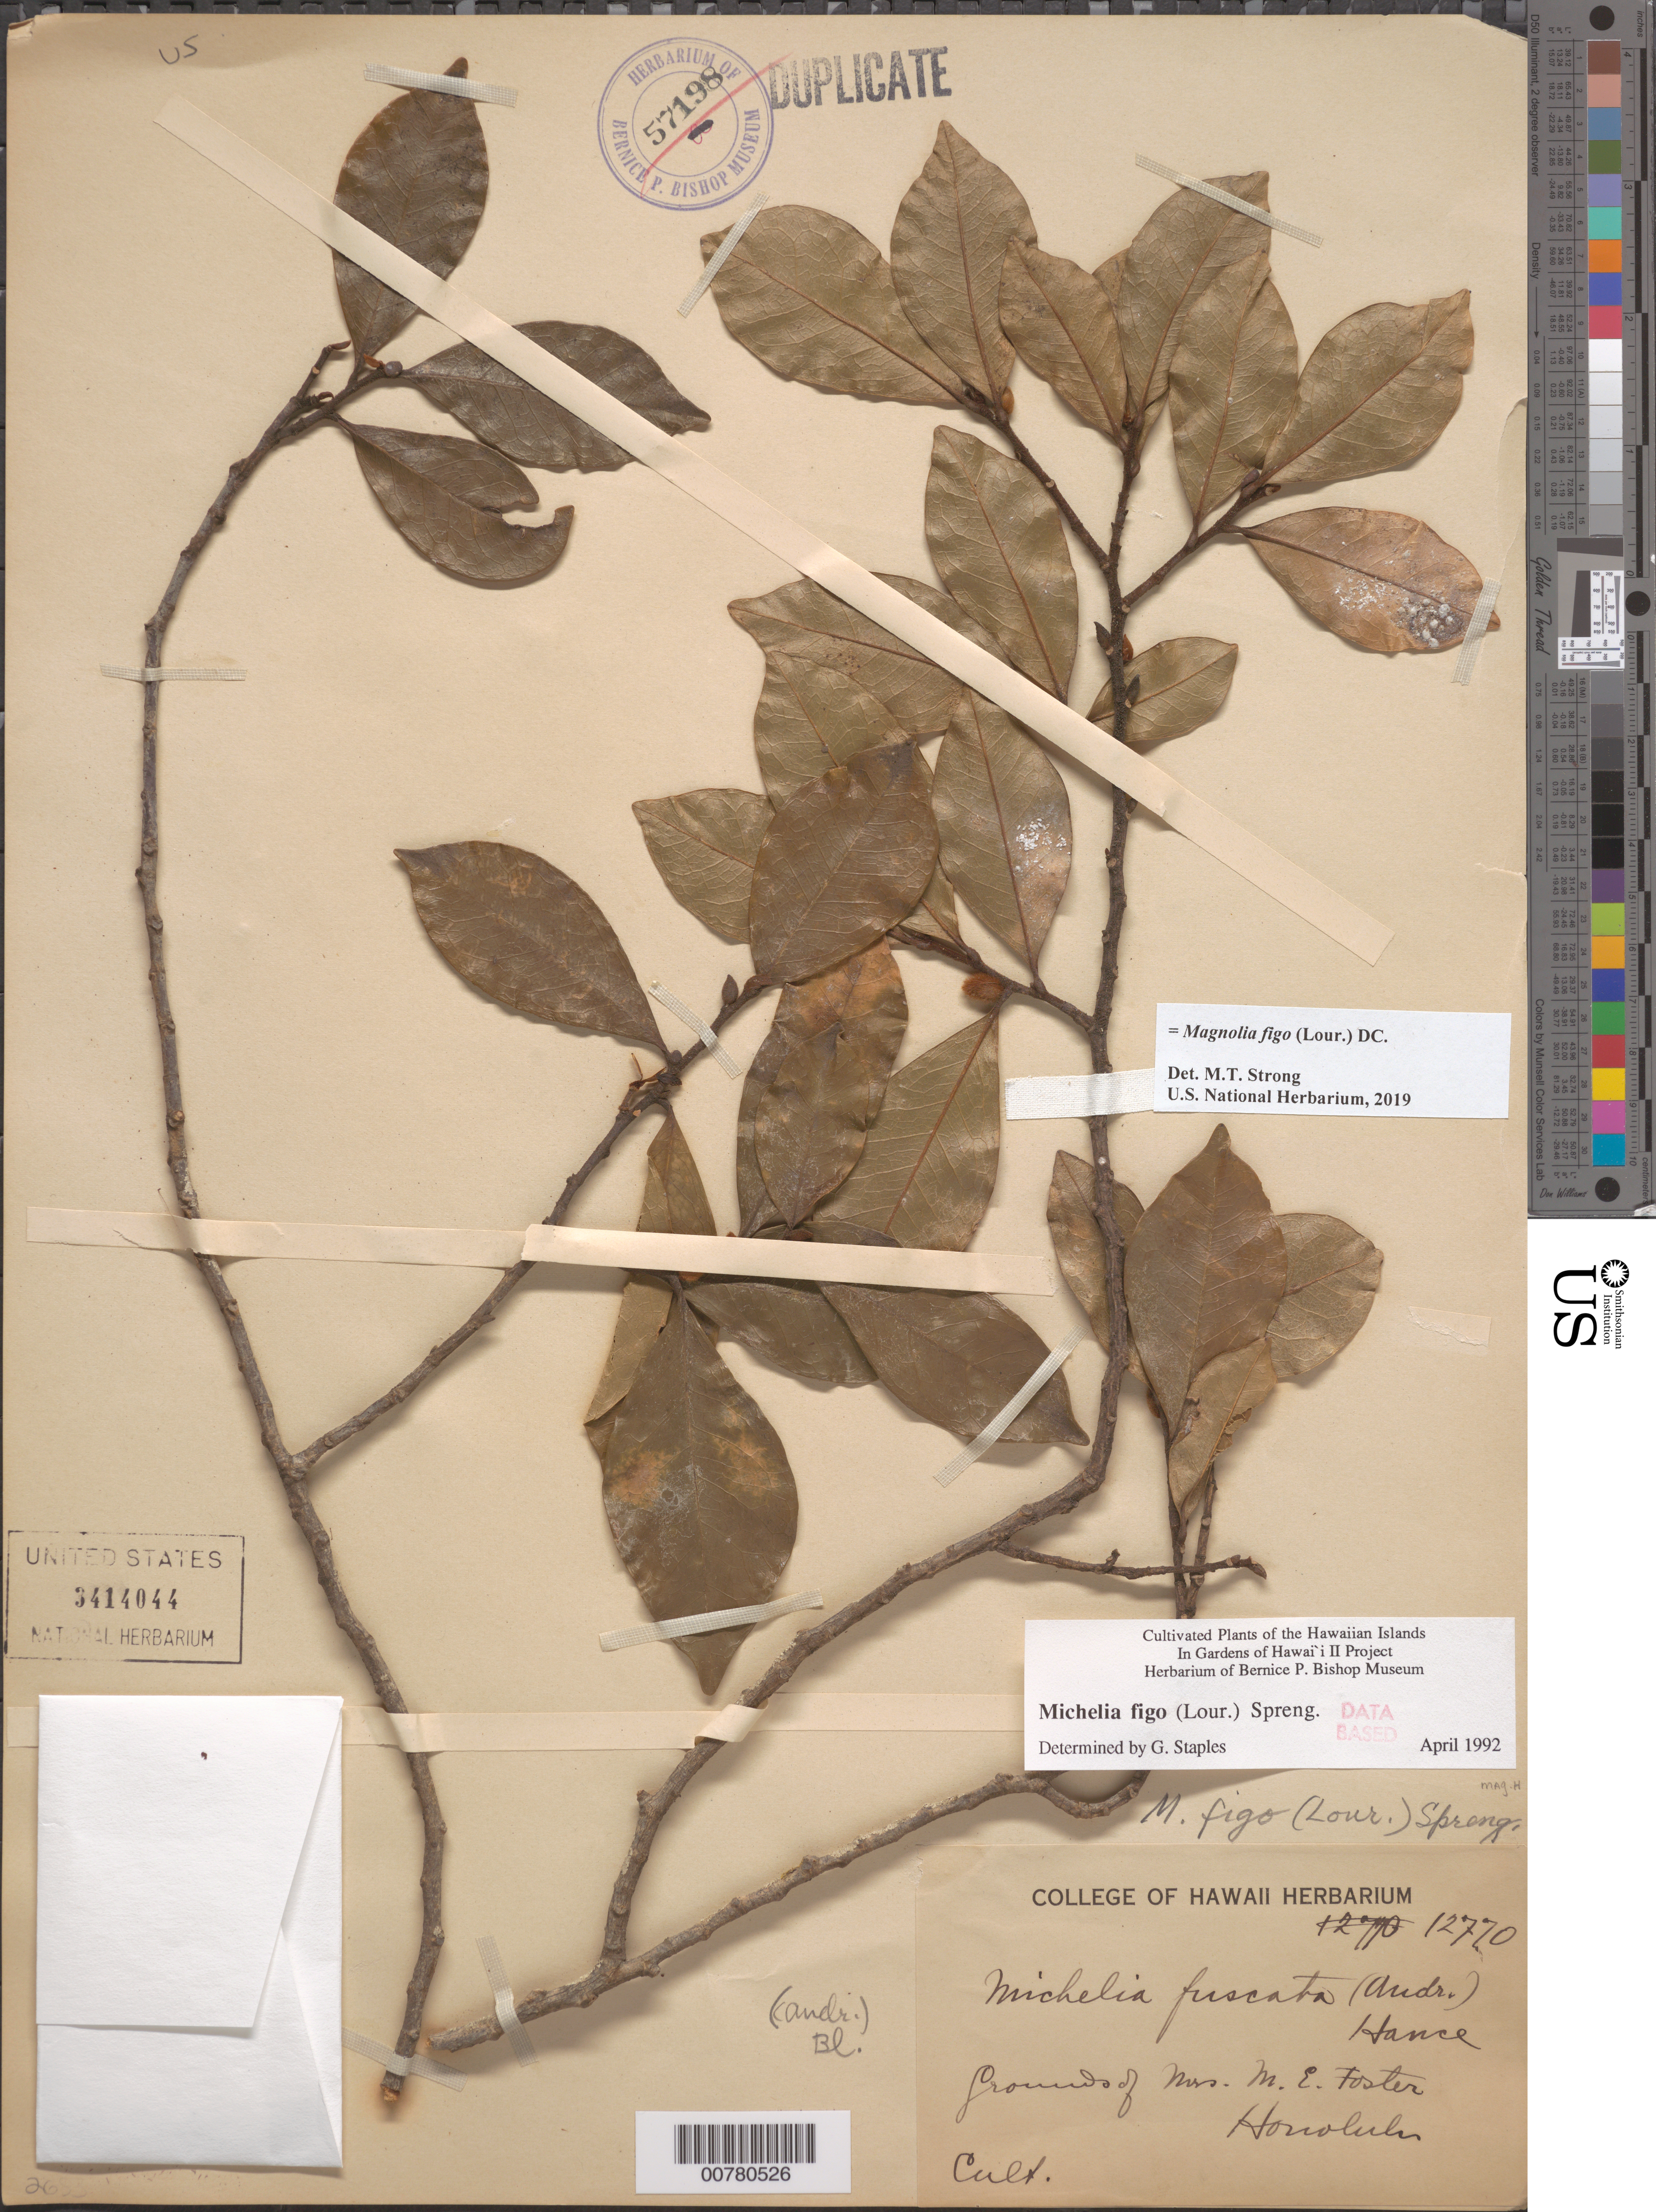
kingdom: Plantae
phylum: Tracheophyta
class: Magnoliopsida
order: Magnoliales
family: Magnoliaceae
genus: Magnolia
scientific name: Magnolia figo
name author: (Lour.) DC.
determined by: Strong, Mark T., (BOT), Smithsonian Institution - National Museum of Natural History (UNITED STATES)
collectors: J. F. Rock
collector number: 12770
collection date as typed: s.d.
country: United States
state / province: Hawaii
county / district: Honolulu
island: Oahu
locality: Honolulu, Foster grounds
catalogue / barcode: US 3414044